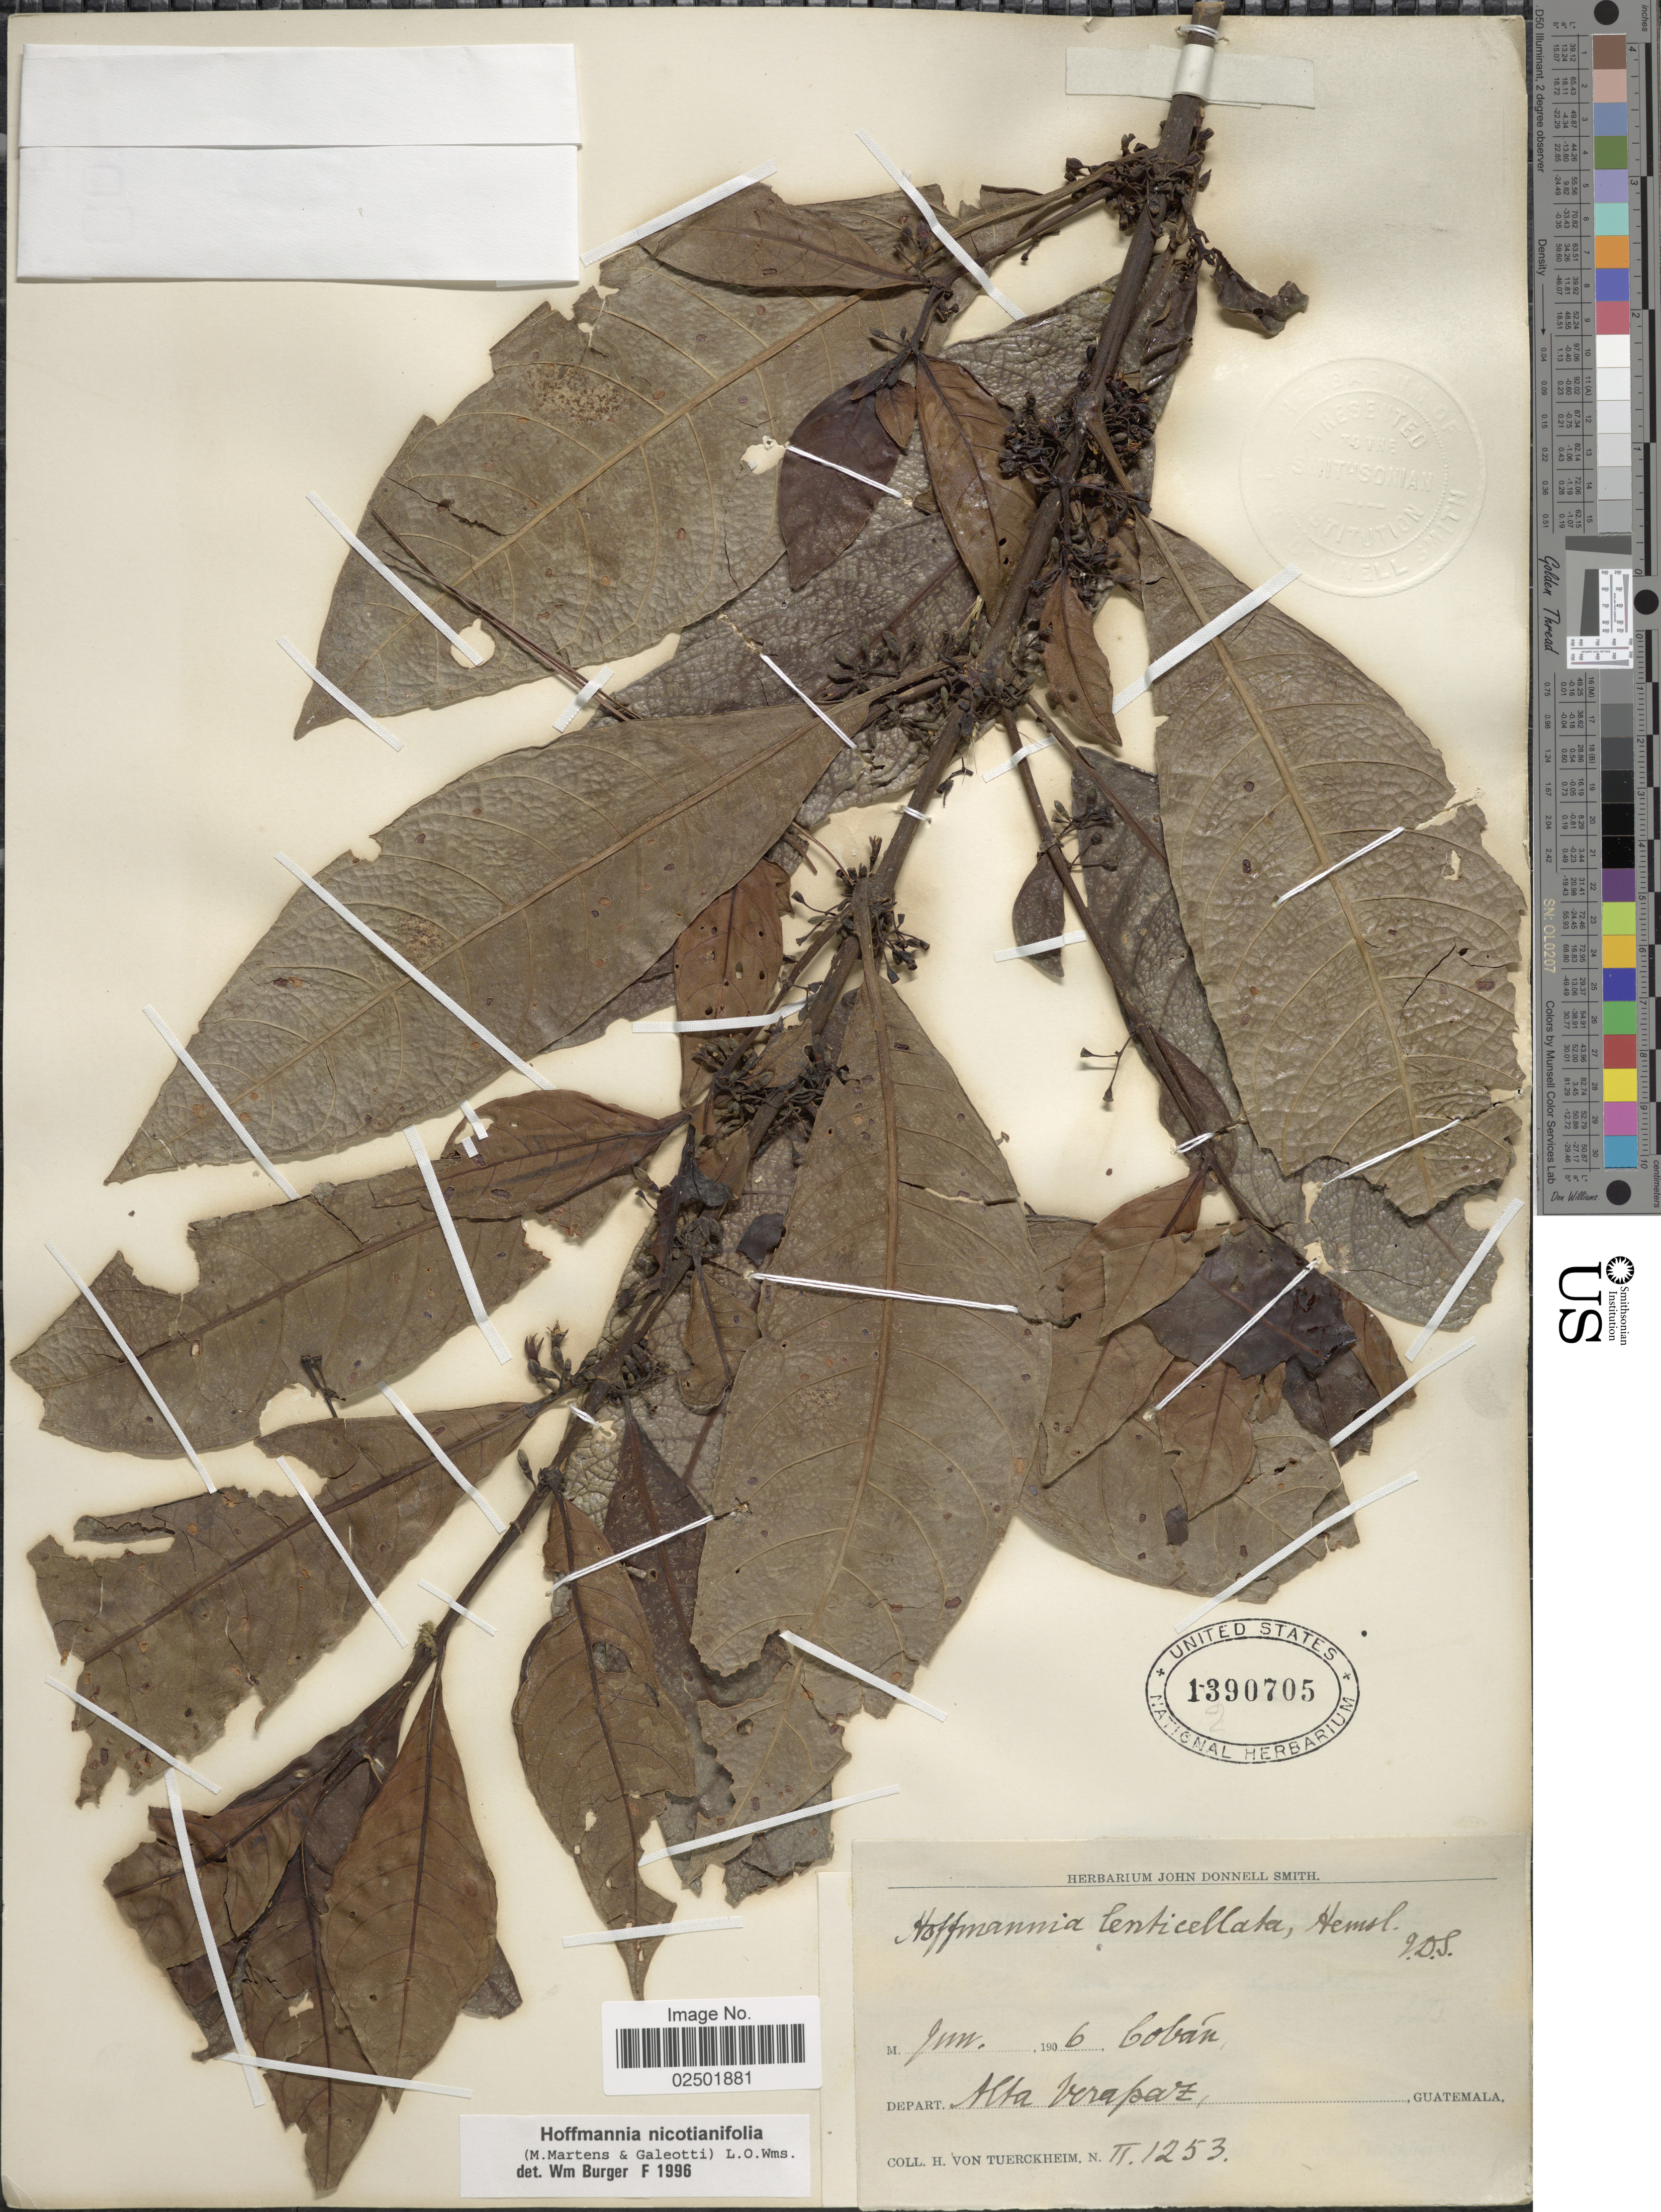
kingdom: Plantae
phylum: Tracheophyta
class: Magnoliopsida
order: Gentianales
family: Rubiaceae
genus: Hoffmannia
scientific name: Hoffmannia nicotianifolia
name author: (M. Martens & Galeoti) L.O. Williams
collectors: H. von Türckheim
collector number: II 1253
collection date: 1906-06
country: Guatemala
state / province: Alta Verapaz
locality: Cobán, Depart Alta Verapaz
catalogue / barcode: US 1390705